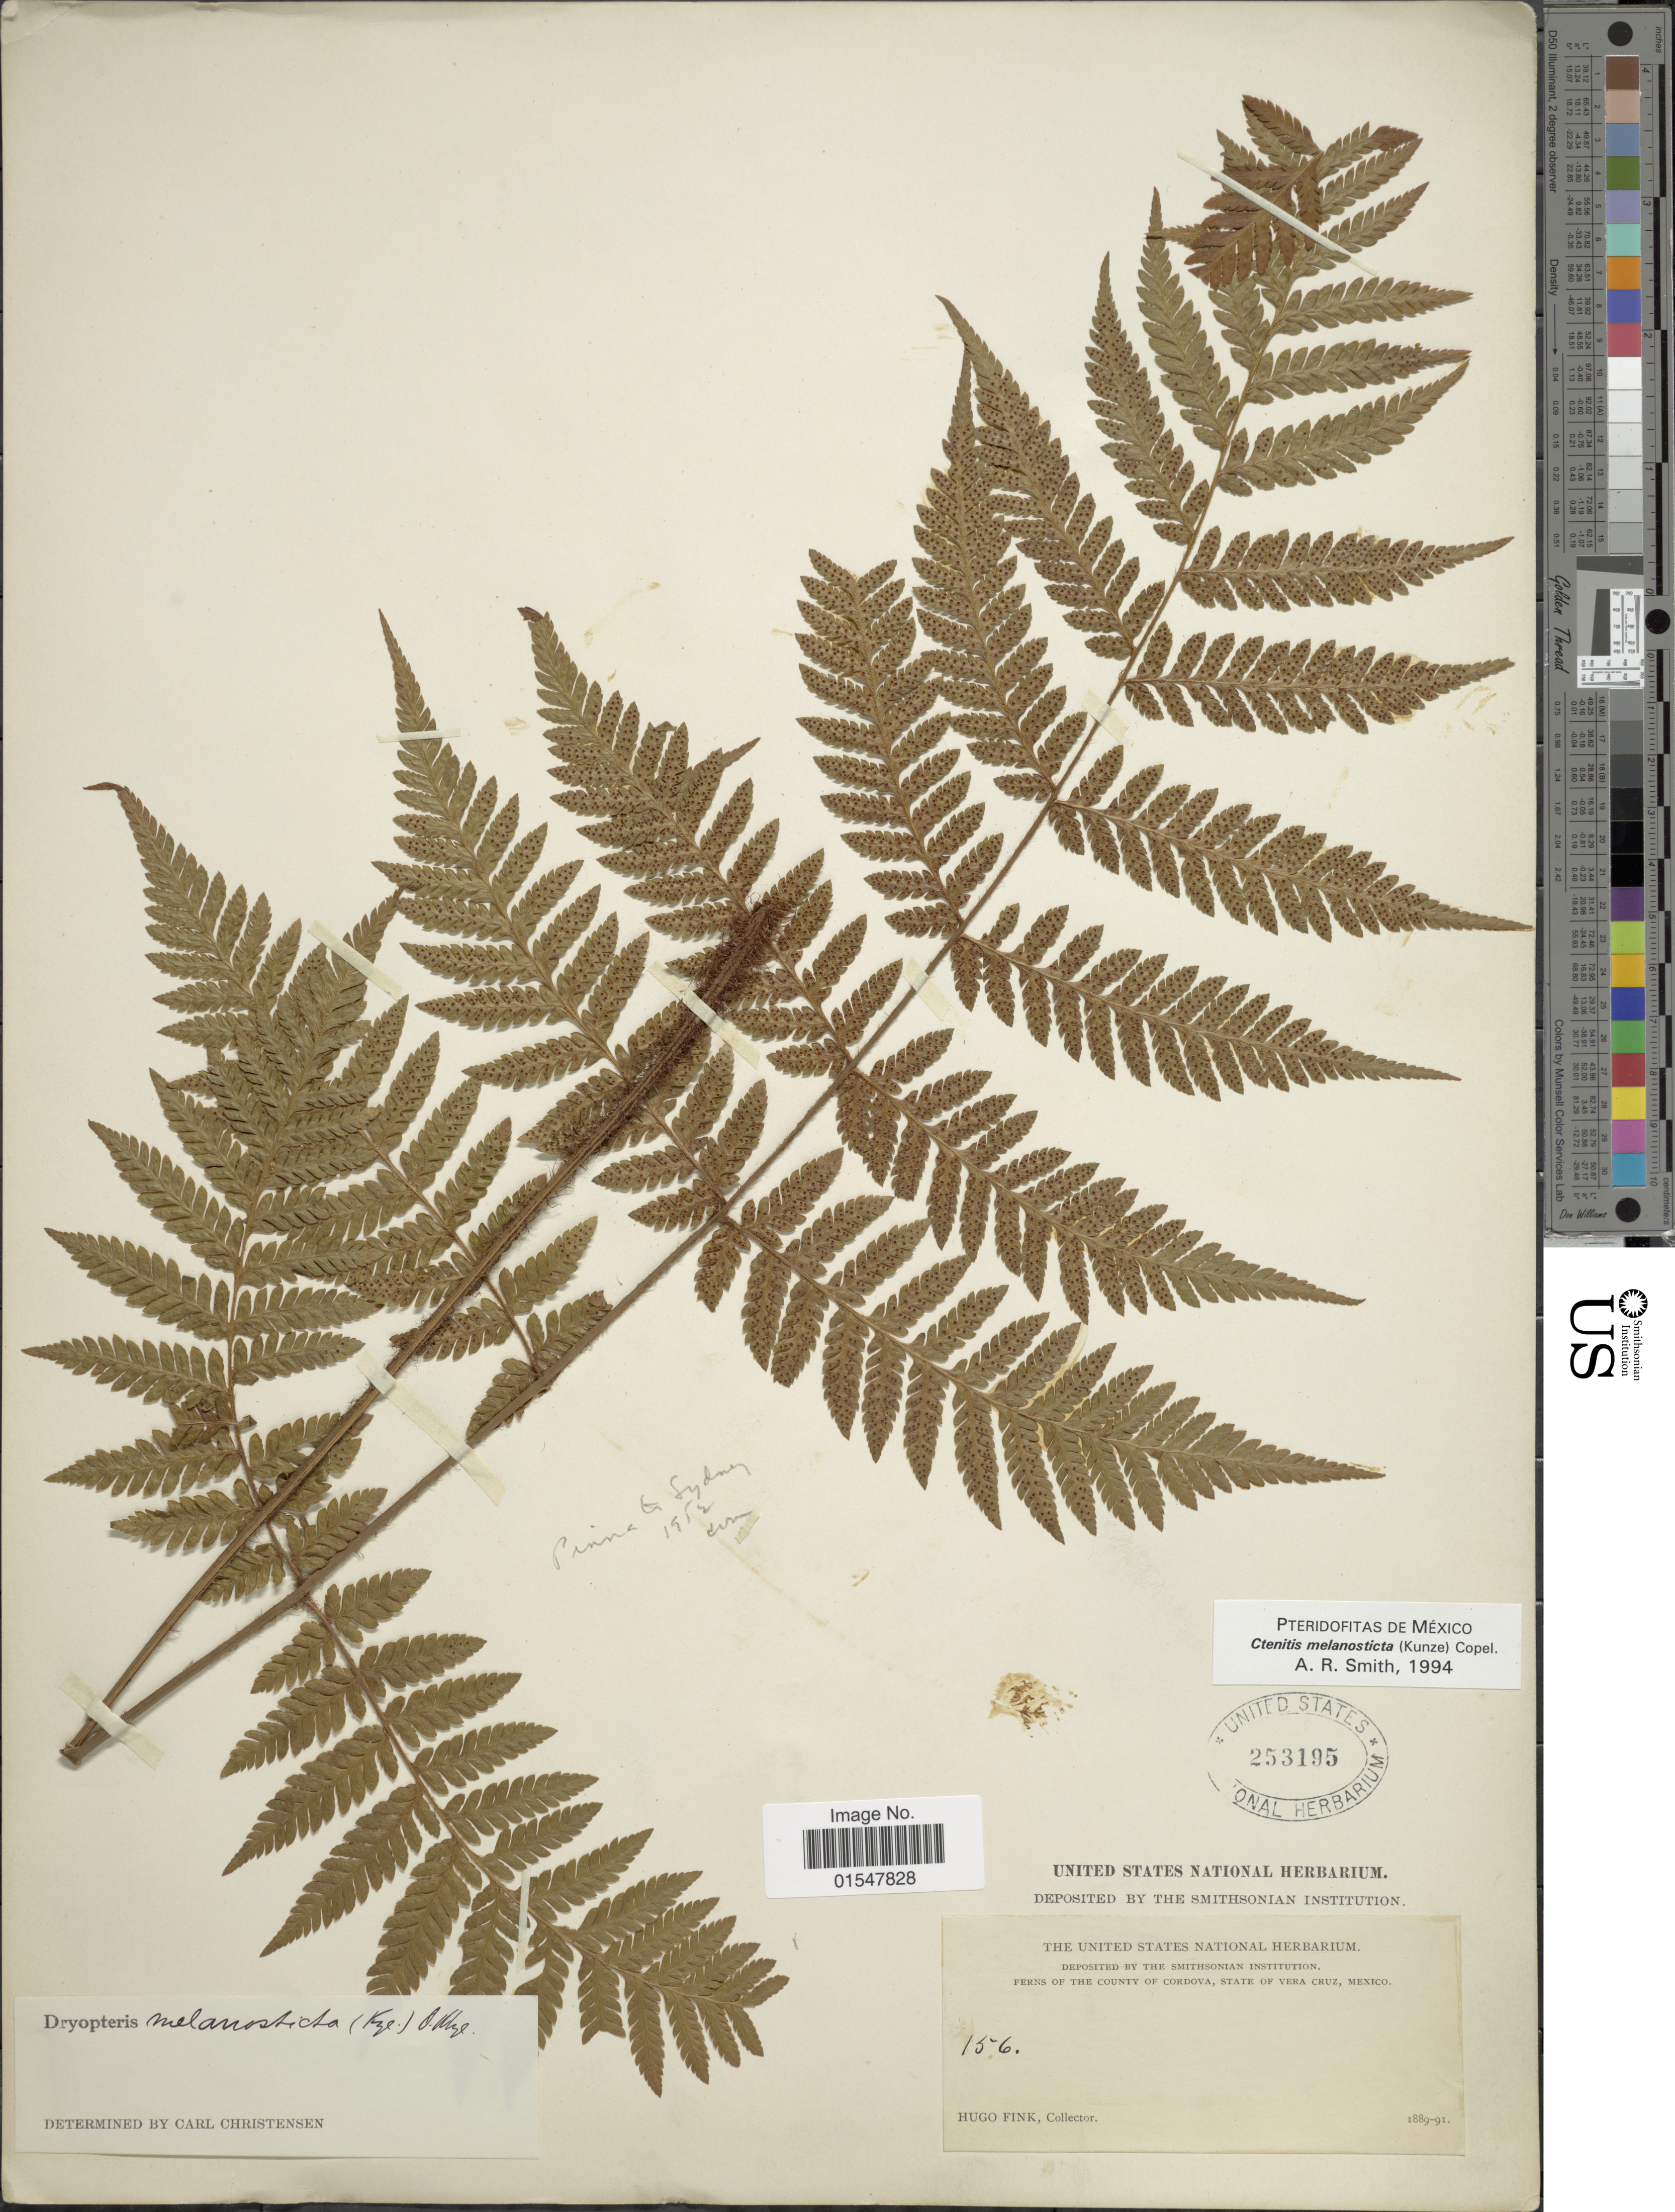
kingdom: Plantae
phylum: Tracheophyta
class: Polypodiopsida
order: Polypodiales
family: Dryopteridaceae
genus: Ctenitis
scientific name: Ctenitis melanosticta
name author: (Kunze) Copel.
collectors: H. Fink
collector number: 156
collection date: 1889/1891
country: Mexico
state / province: Veracruz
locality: The county of Cordova, State of Vera Cruz, Mexico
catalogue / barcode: US 253195